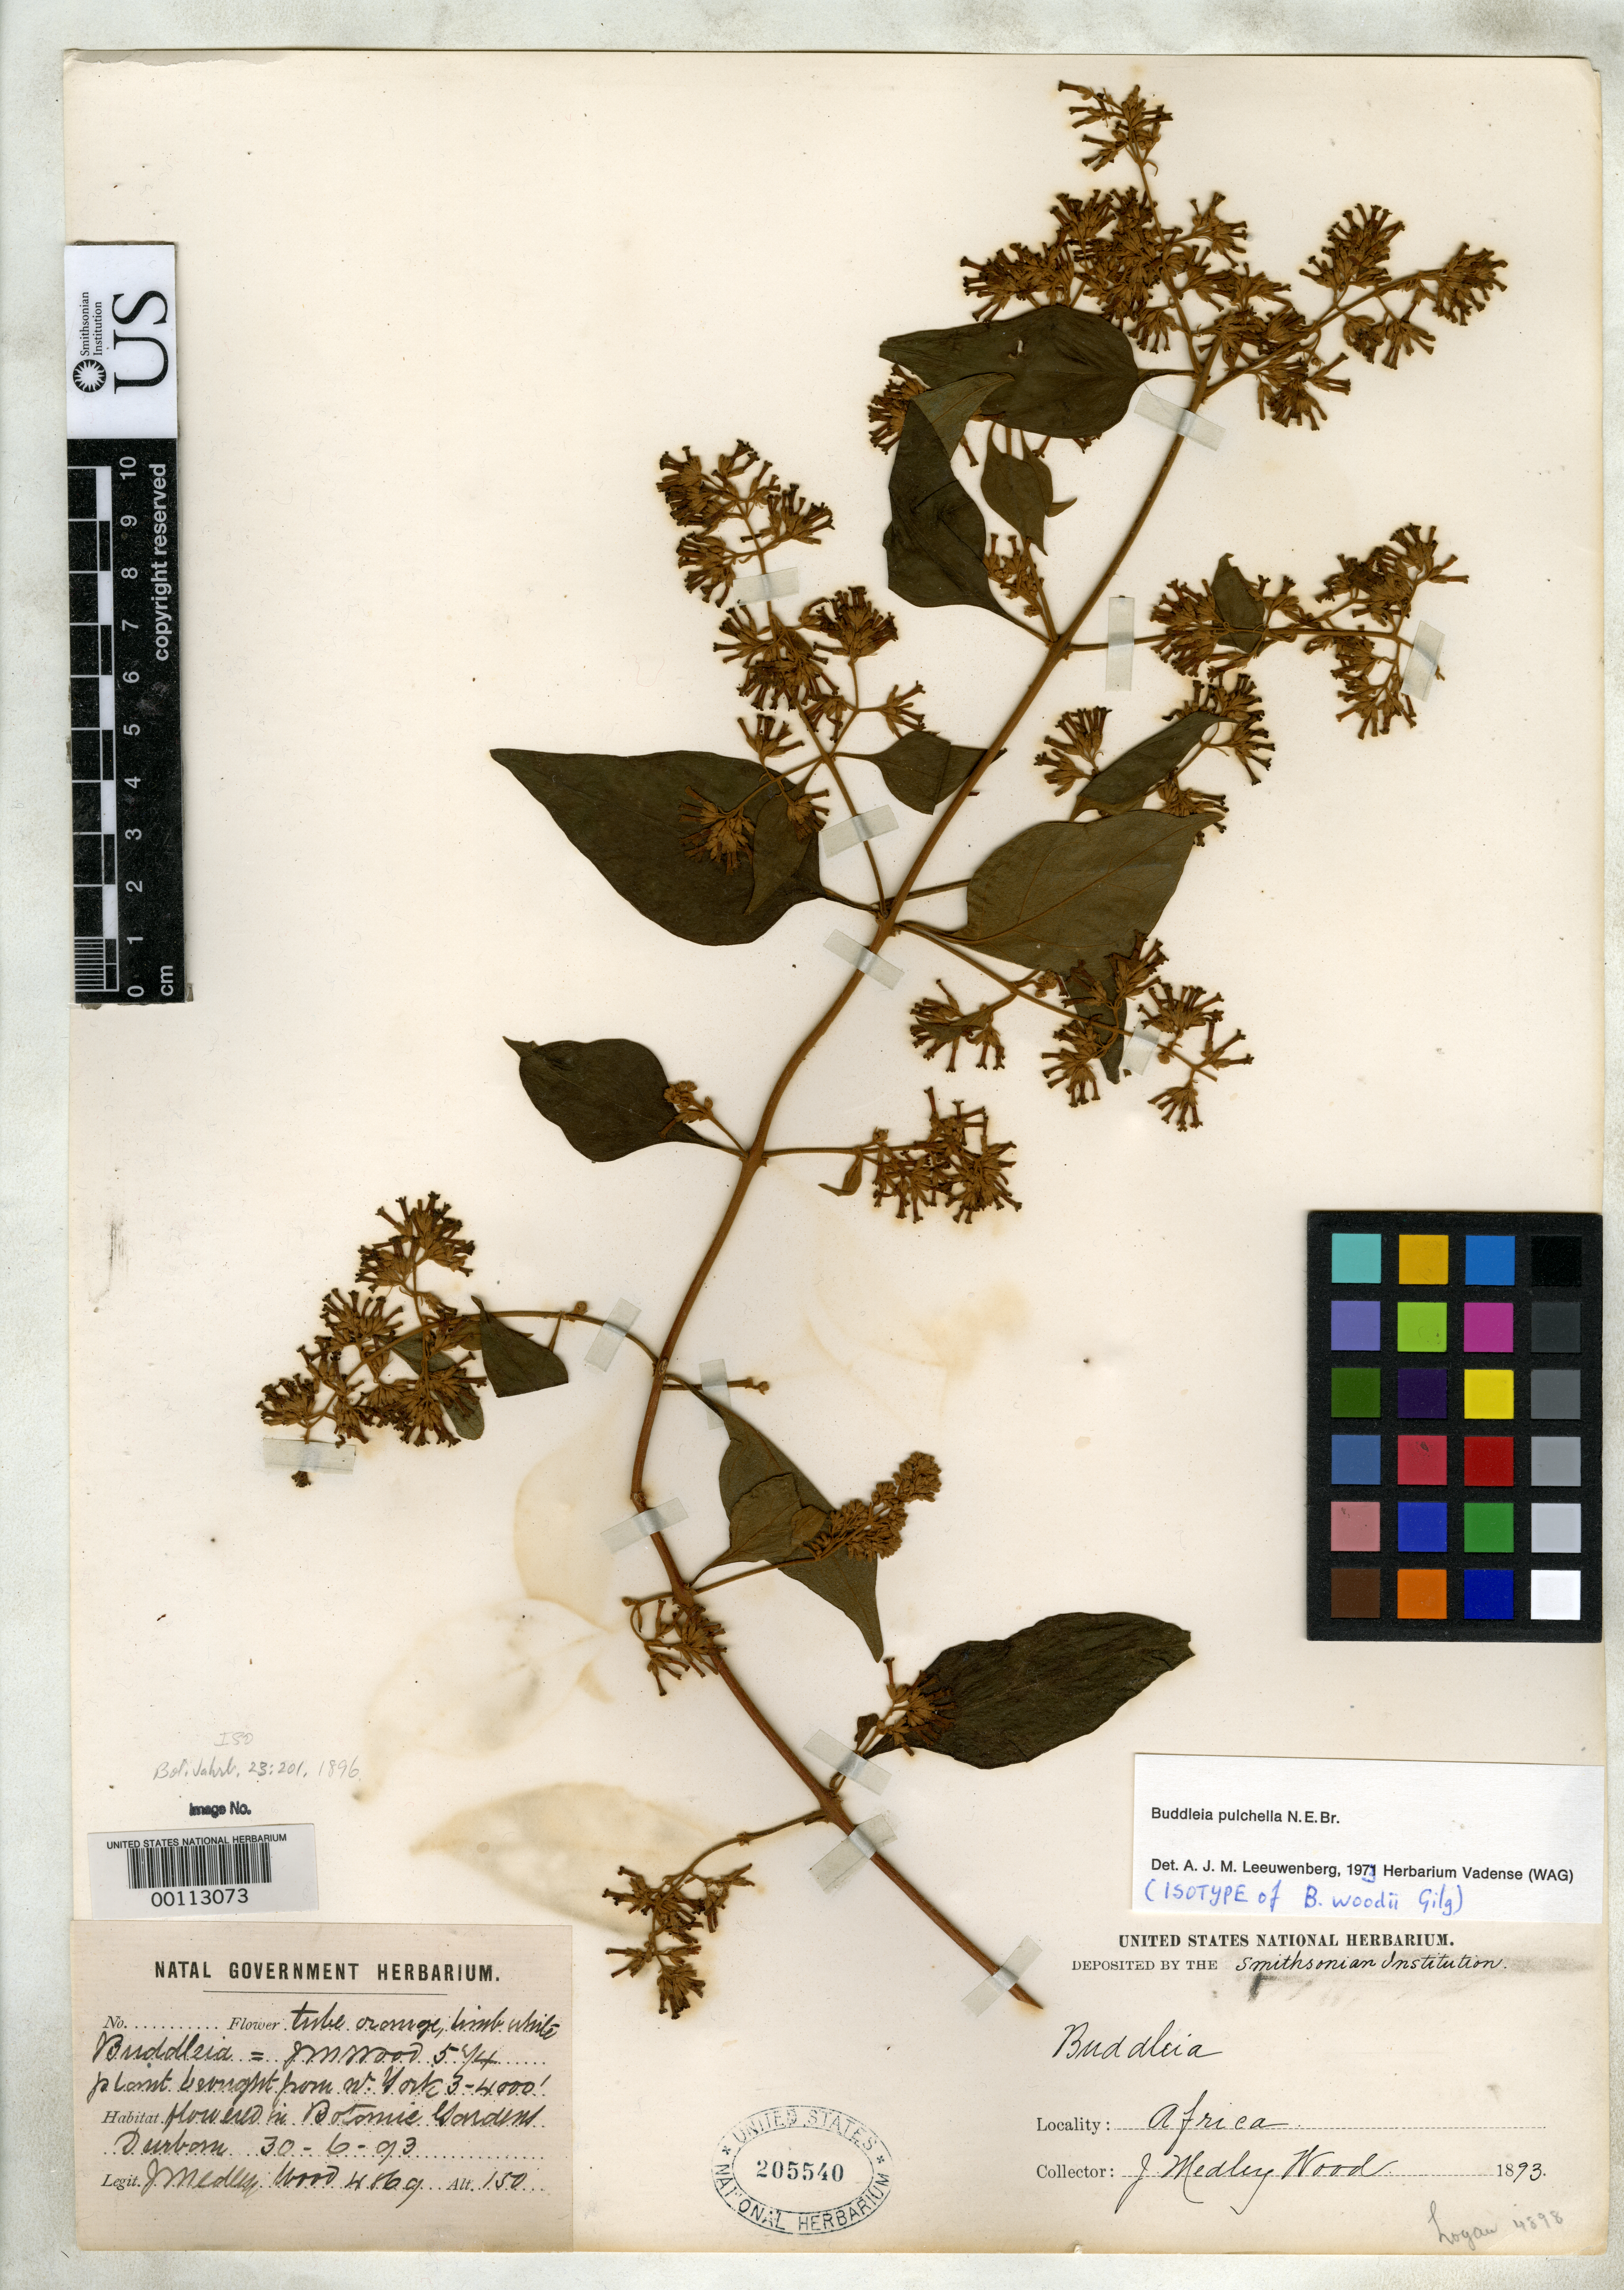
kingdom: Plantae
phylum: Tracheophyta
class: Magnoliopsida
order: Lamiales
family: Scrophulariaceae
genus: Buddleja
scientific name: Buddleja woodii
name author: Gilg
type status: Isotype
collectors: J. M. Wood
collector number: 4869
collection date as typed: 30 Jun 1893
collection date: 1893-06-30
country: South Africa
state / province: KwaZulu-Natal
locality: Durban Bot. Gard. (cult., introduced from York, Notal).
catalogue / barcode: US 205540